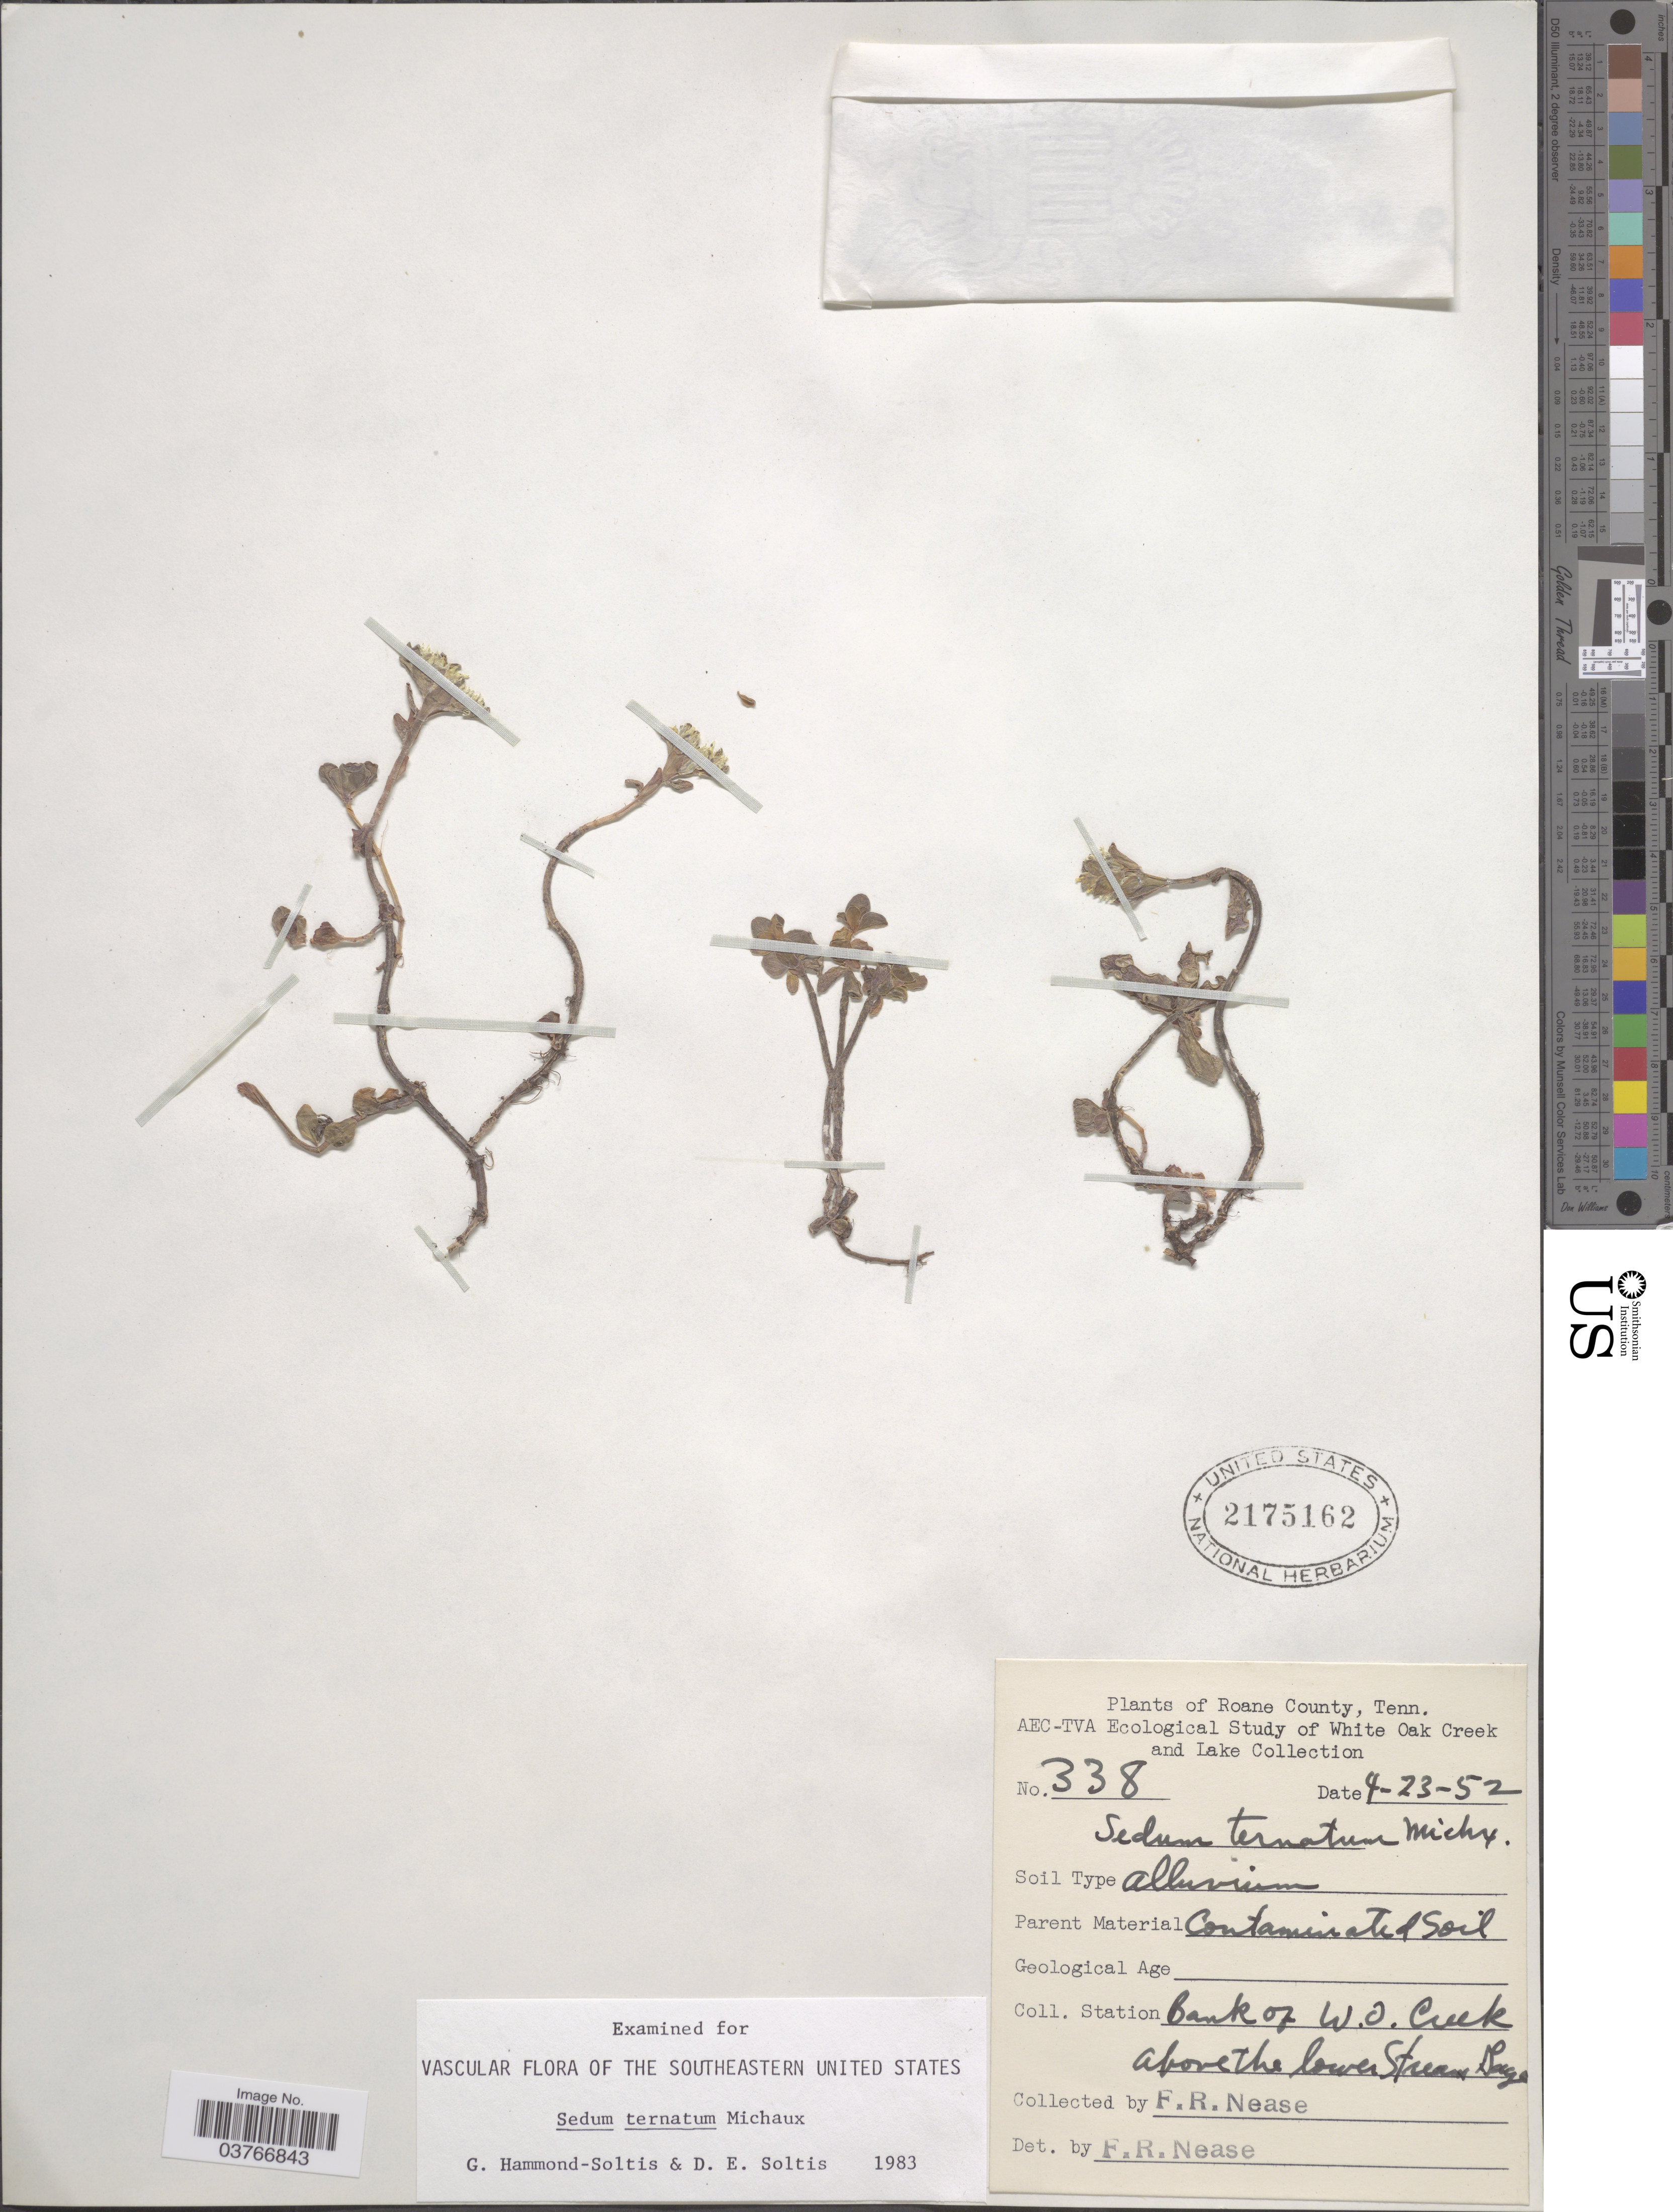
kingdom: Plantae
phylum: Tracheophyta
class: Magnoliopsida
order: Saxifragales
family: Crassulaceae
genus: Sedum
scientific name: Sedum ternatum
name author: Michx.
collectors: F. Nease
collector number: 338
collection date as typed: Transcribed d/m/y: 23/4/52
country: United States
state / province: Tennessee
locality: Roane County. Bank of W. O Creek above the lower Stream Gage.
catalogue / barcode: US 2175162